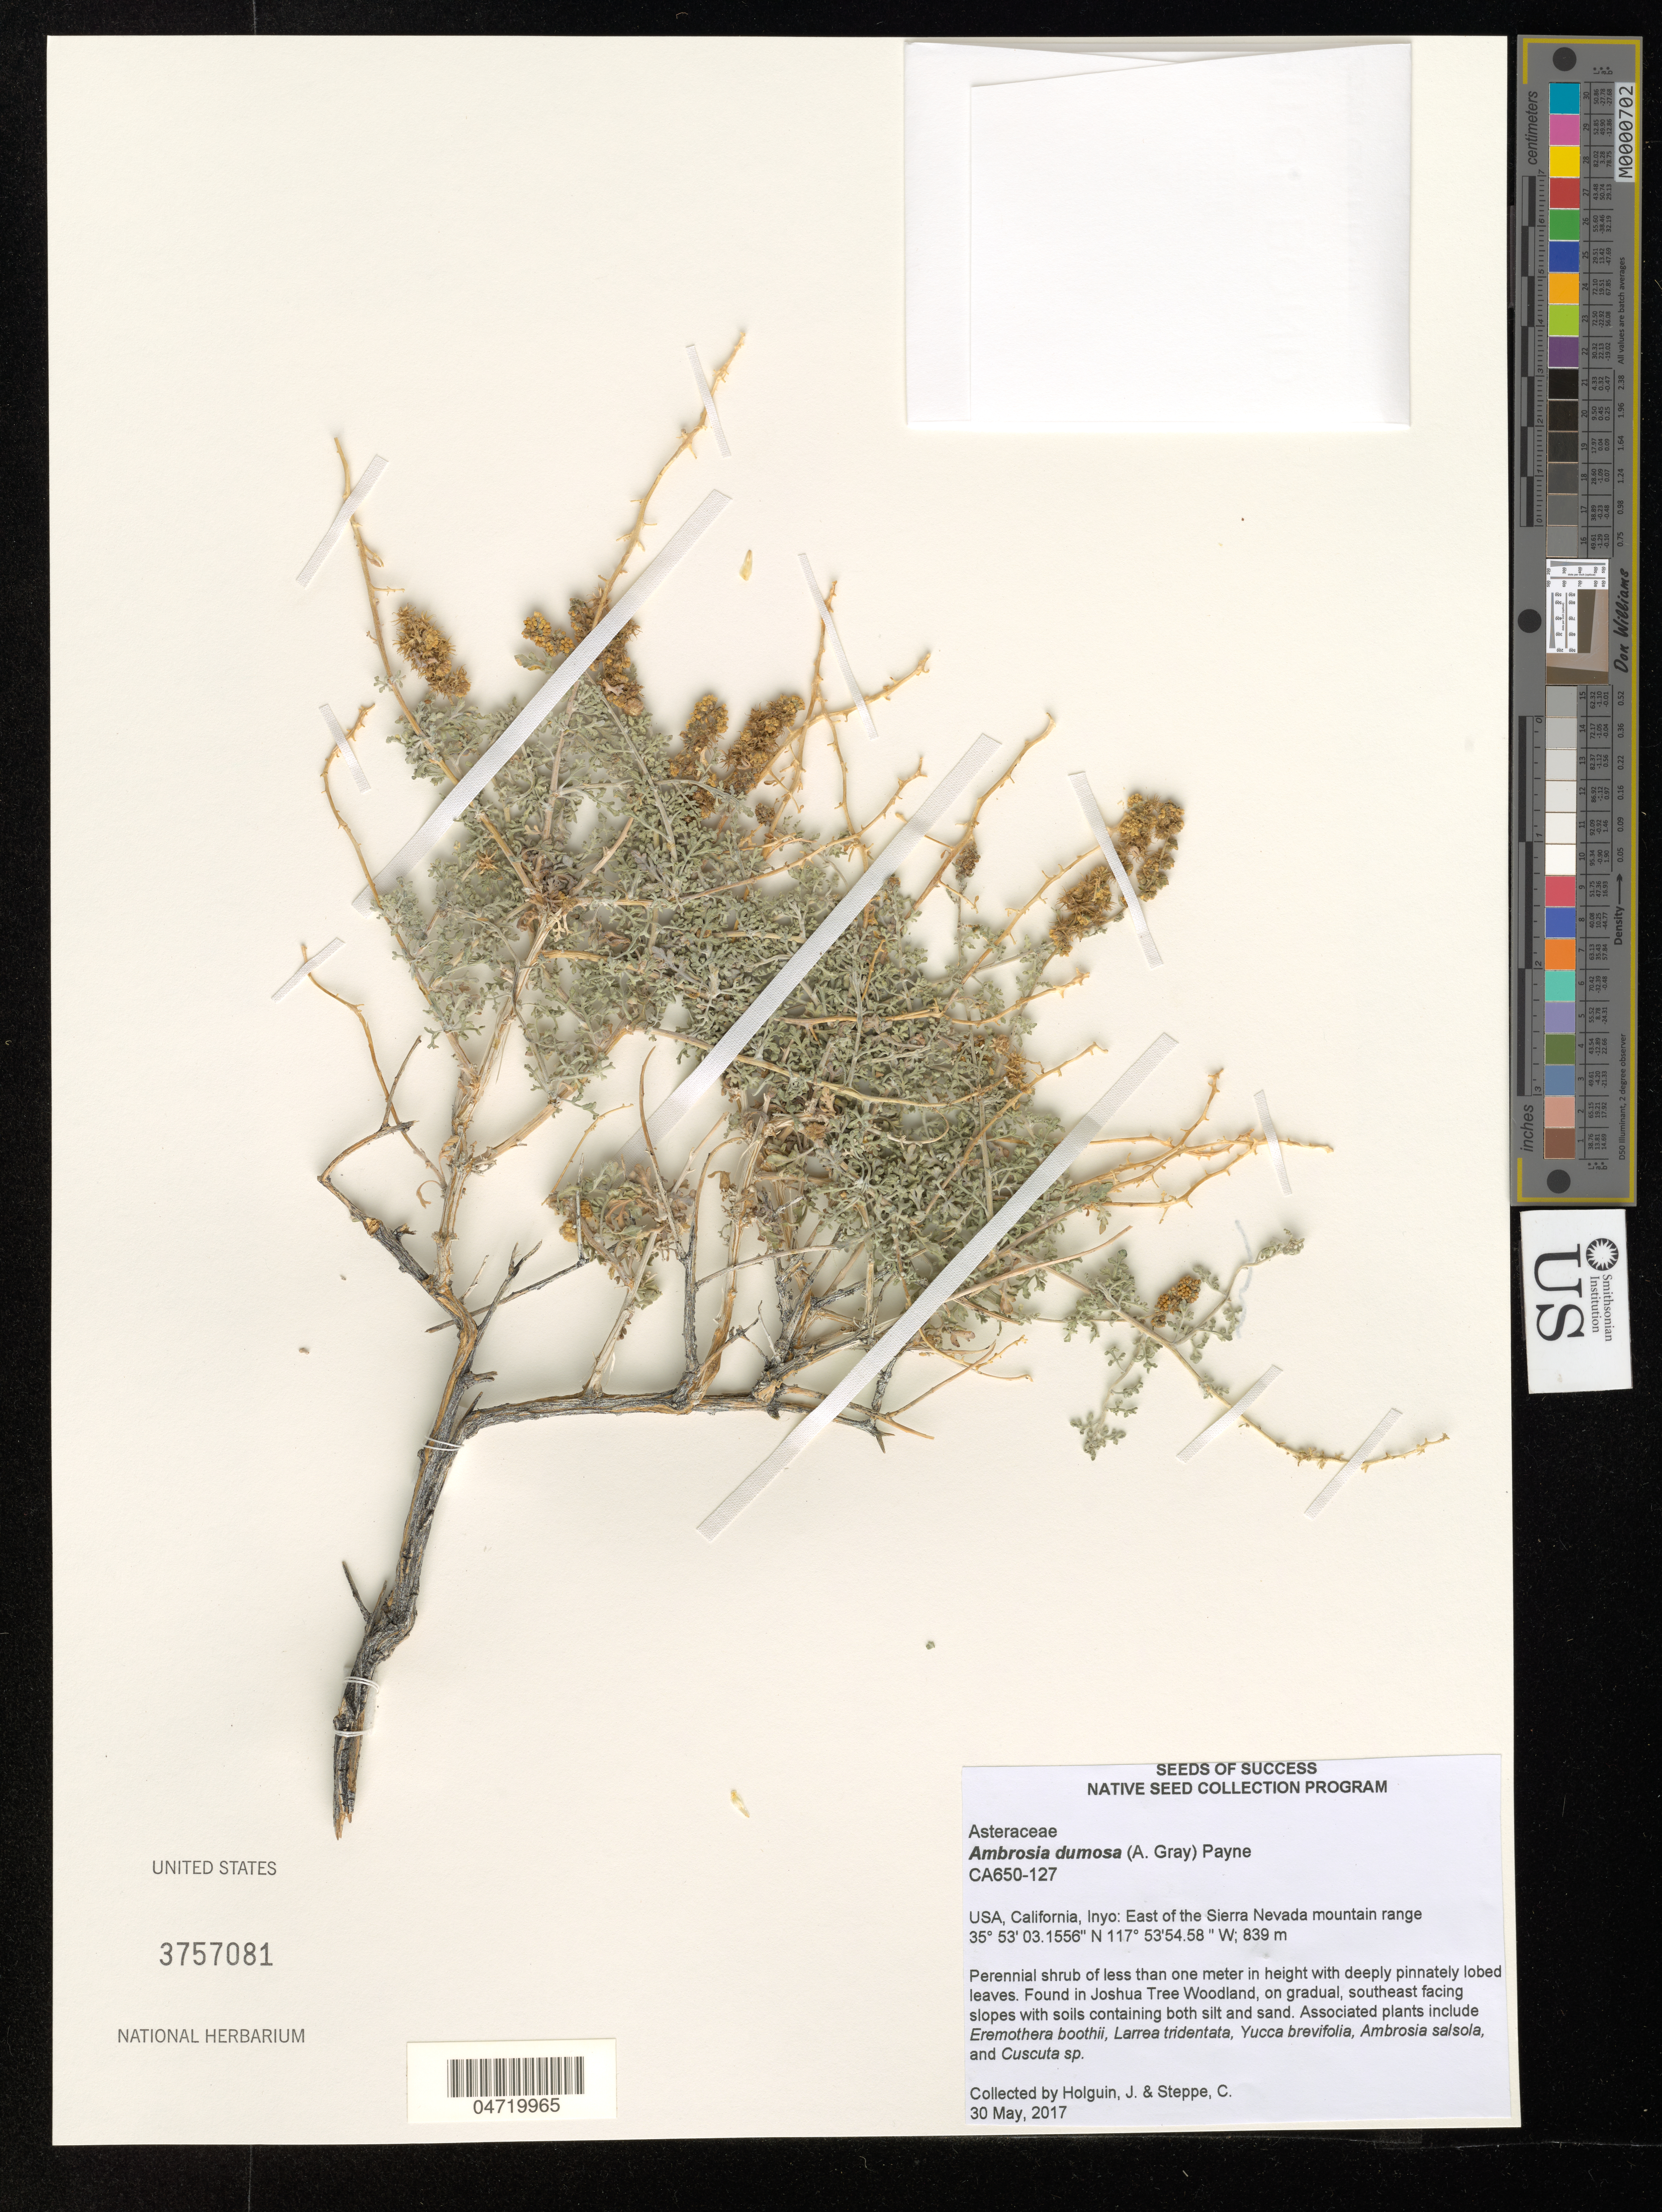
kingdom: Plantae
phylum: Tracheophyta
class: Magnoliopsida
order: Asterales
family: Asteraceae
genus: Ambrosia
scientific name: Ambrosia dumosa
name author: (A. Gray) W.W.Payne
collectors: J. Holguin & C. Steppe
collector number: CA650-127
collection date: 2017-05-30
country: United States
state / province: California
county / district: Inyo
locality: Inyo: East of the Sierra Nevada mountain range.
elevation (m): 839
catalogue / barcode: US 3757081